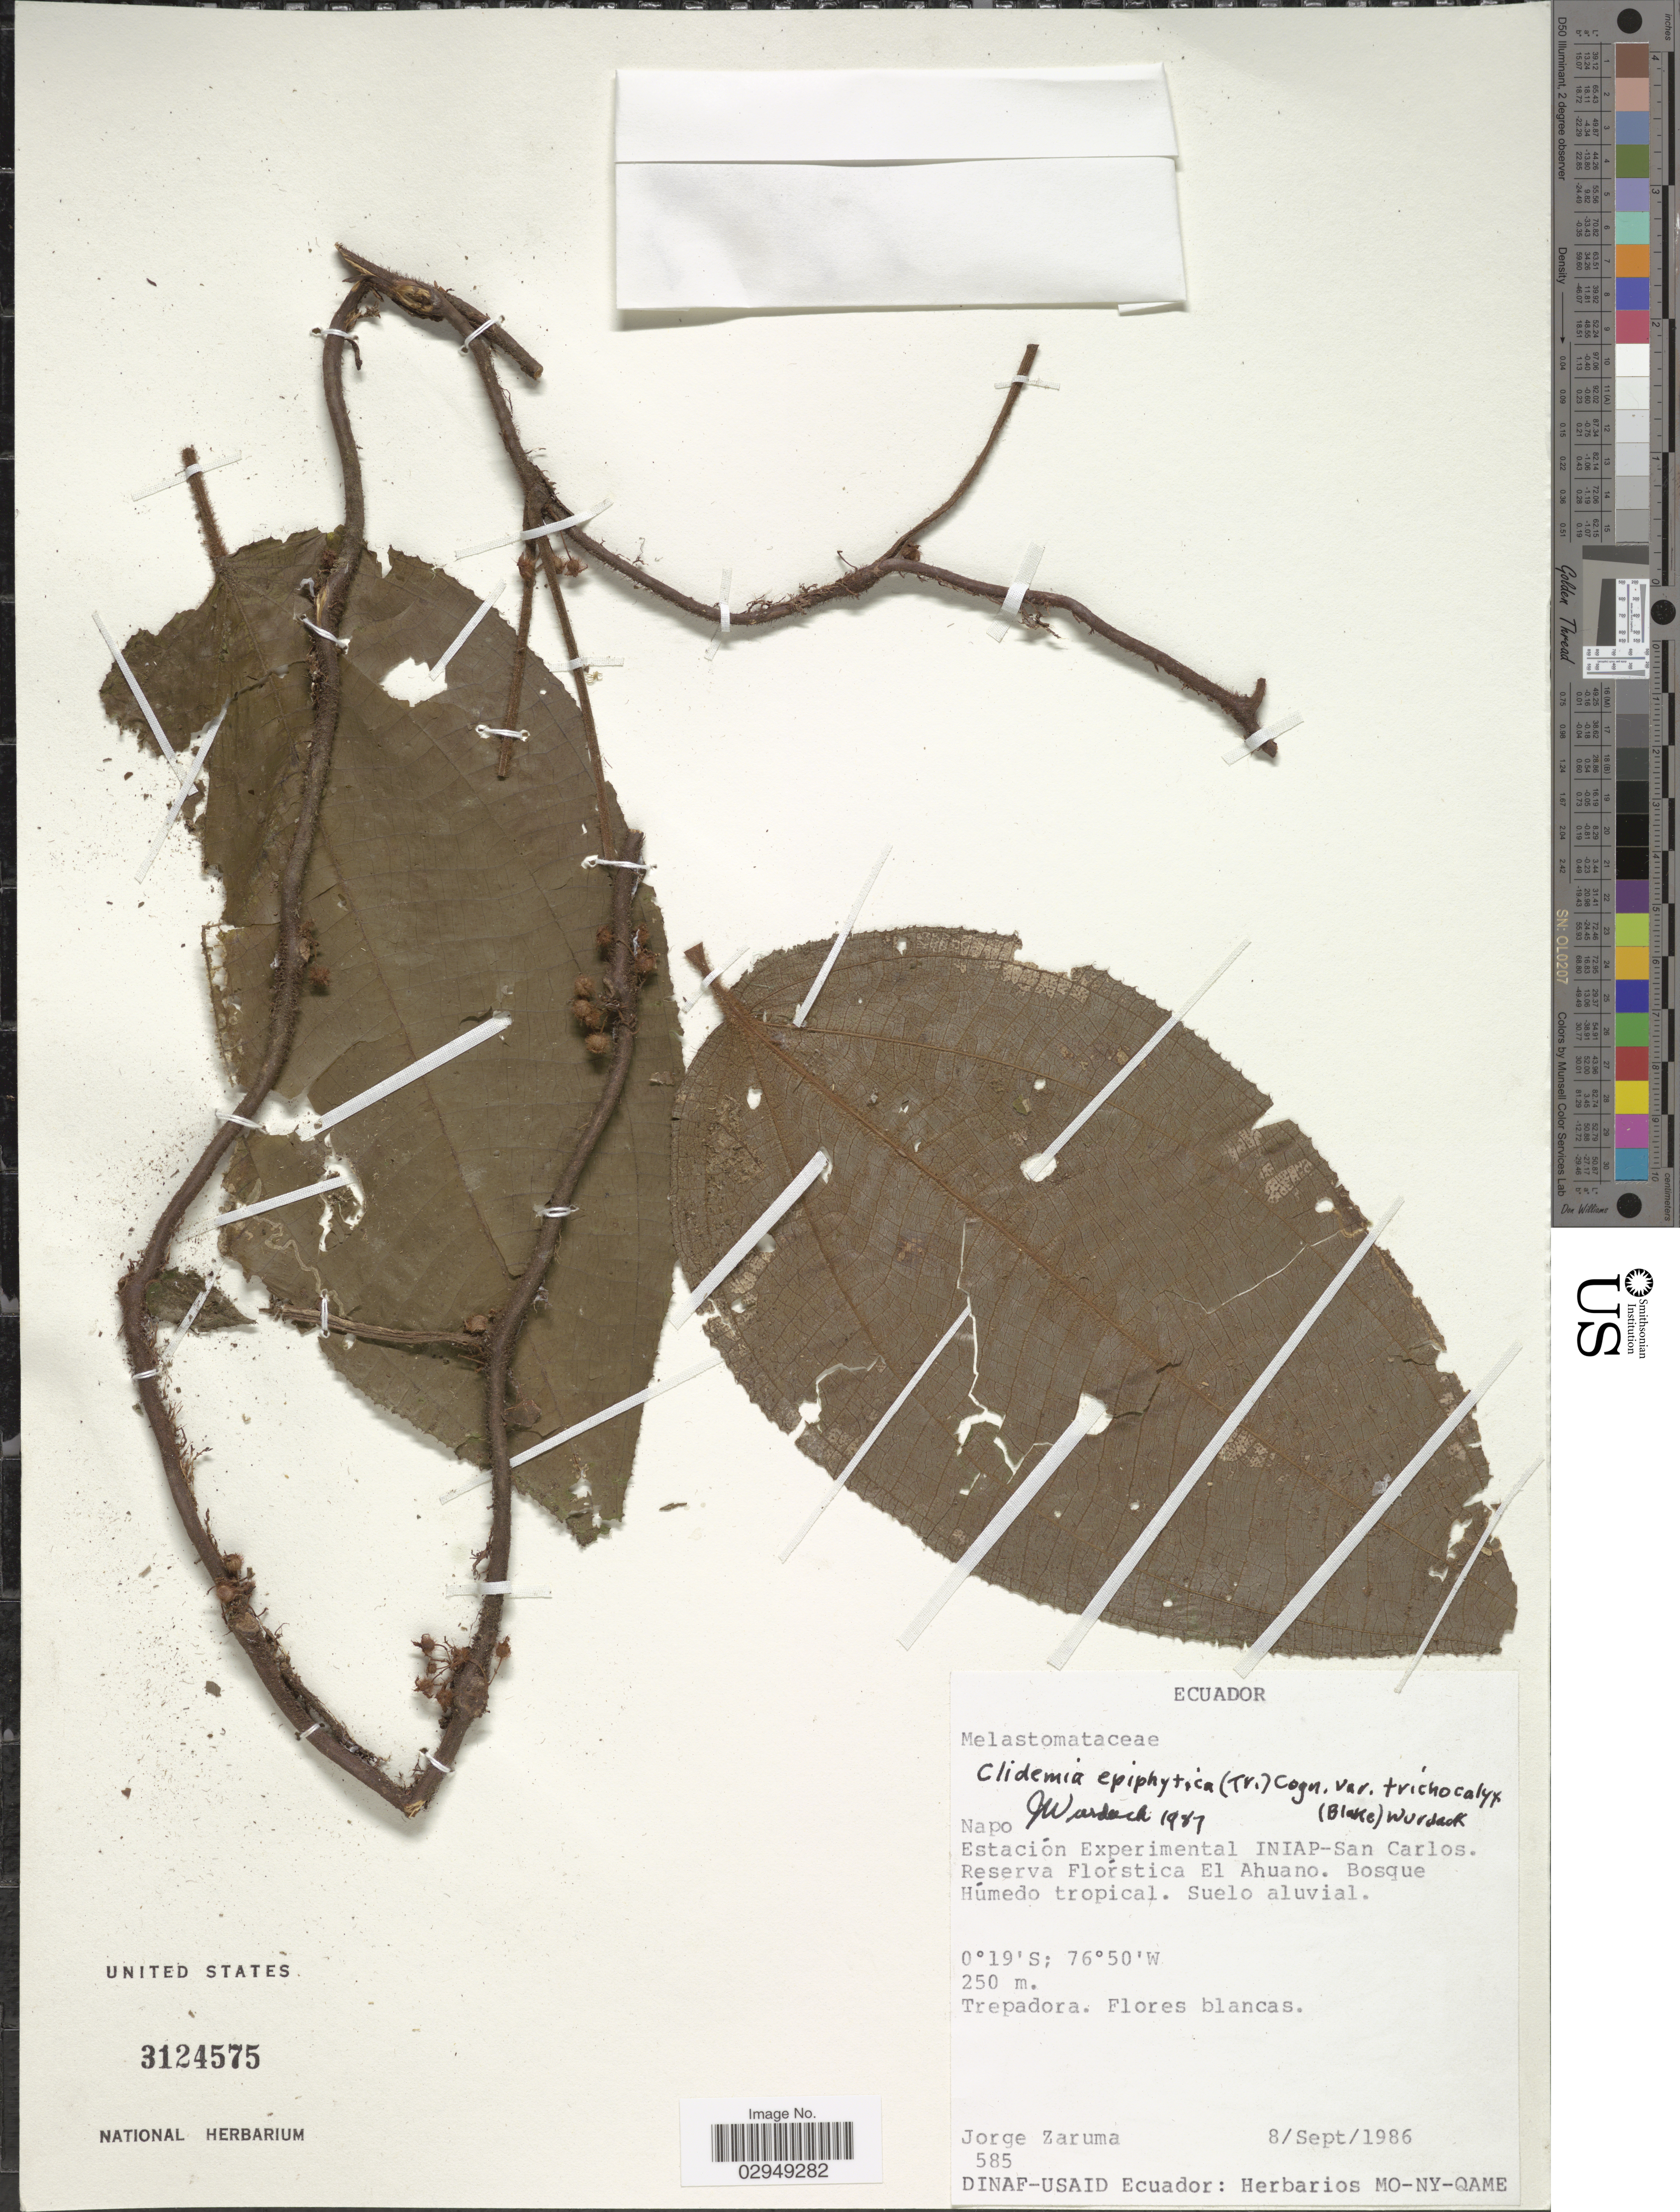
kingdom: Plantae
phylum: Tracheophyta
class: Magnoliopsida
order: Myrtales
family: Melastomataceae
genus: Clidemia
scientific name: Clidemia epiphytica var. trichocalyx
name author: (S.F. Blake) Wurdack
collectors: J. Zaruma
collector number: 585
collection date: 1986-09-08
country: Ecuador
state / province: Napo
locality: Napo. Estaciónj Experimental Iniap-San Carlos. Reserva Florstica El Ahuano.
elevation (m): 250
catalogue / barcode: US 3124575